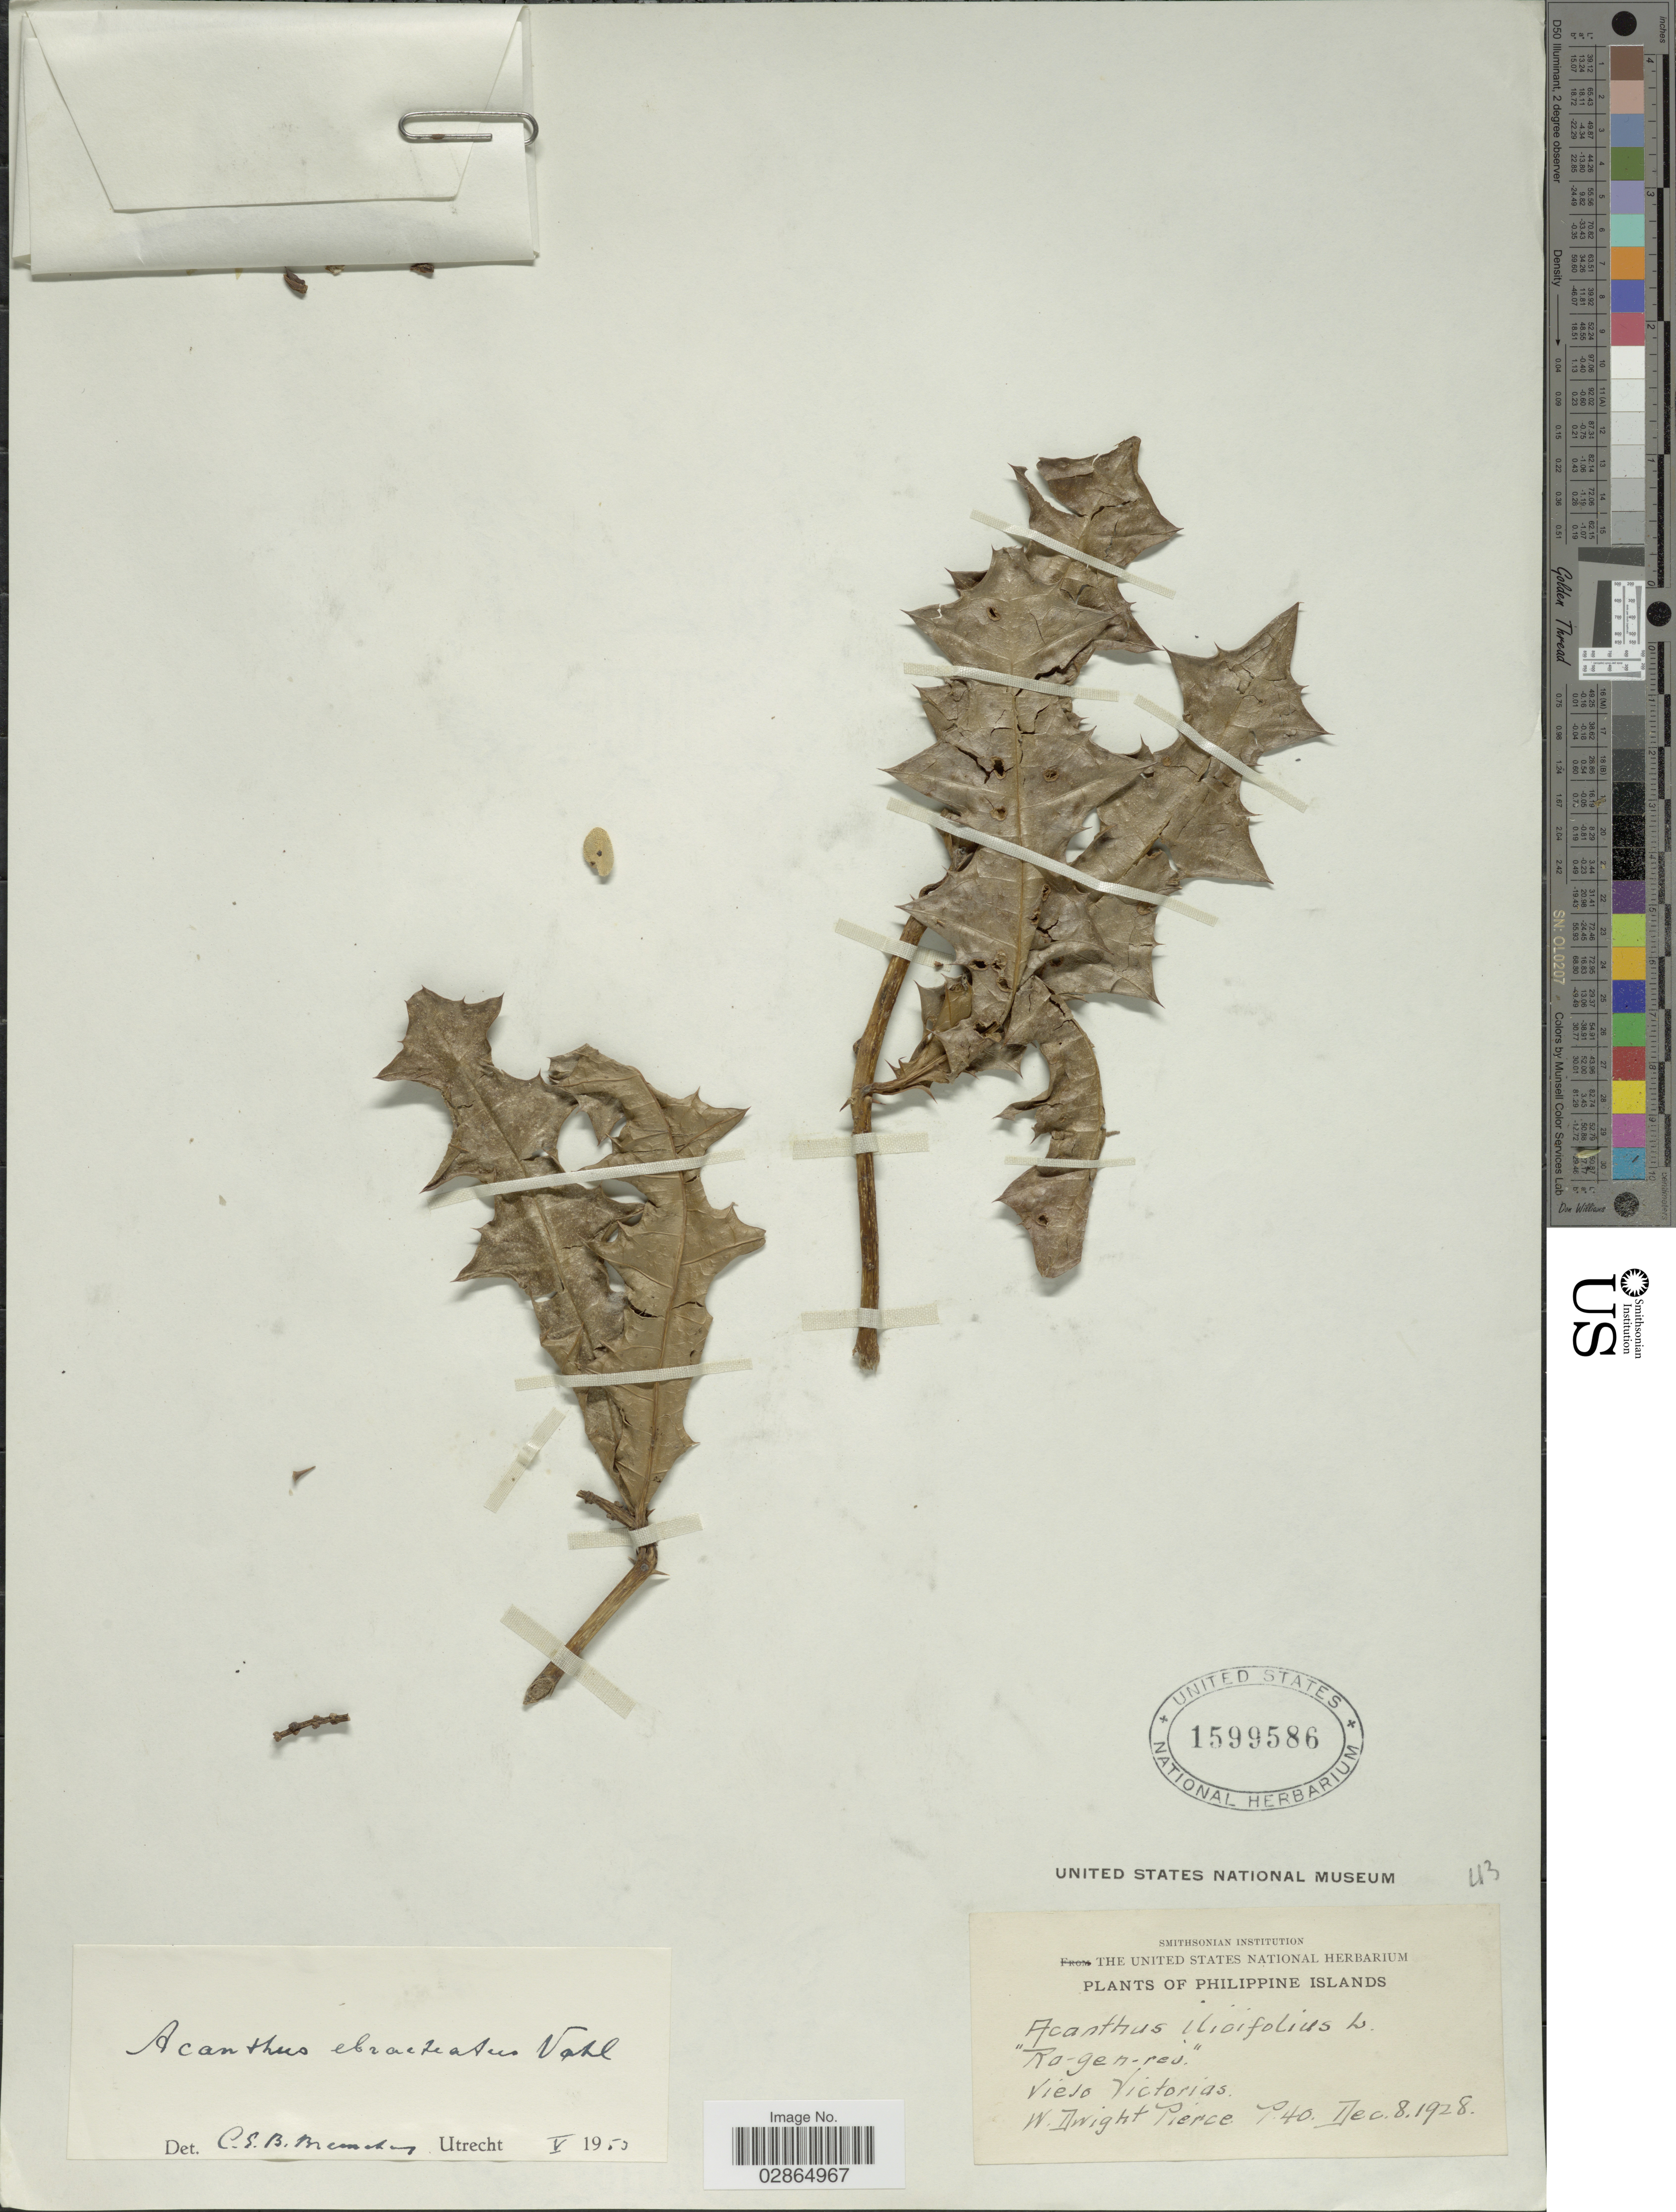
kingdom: Plantae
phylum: Tracheophyta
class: Magnoliopsida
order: Lamiales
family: Acanthaceae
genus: Acanthus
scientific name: Acanthus ebracteatus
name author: Vahl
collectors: W. Pierce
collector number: P40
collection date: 1928-12-08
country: Philippines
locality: Viejo Victorias.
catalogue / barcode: US 1599586